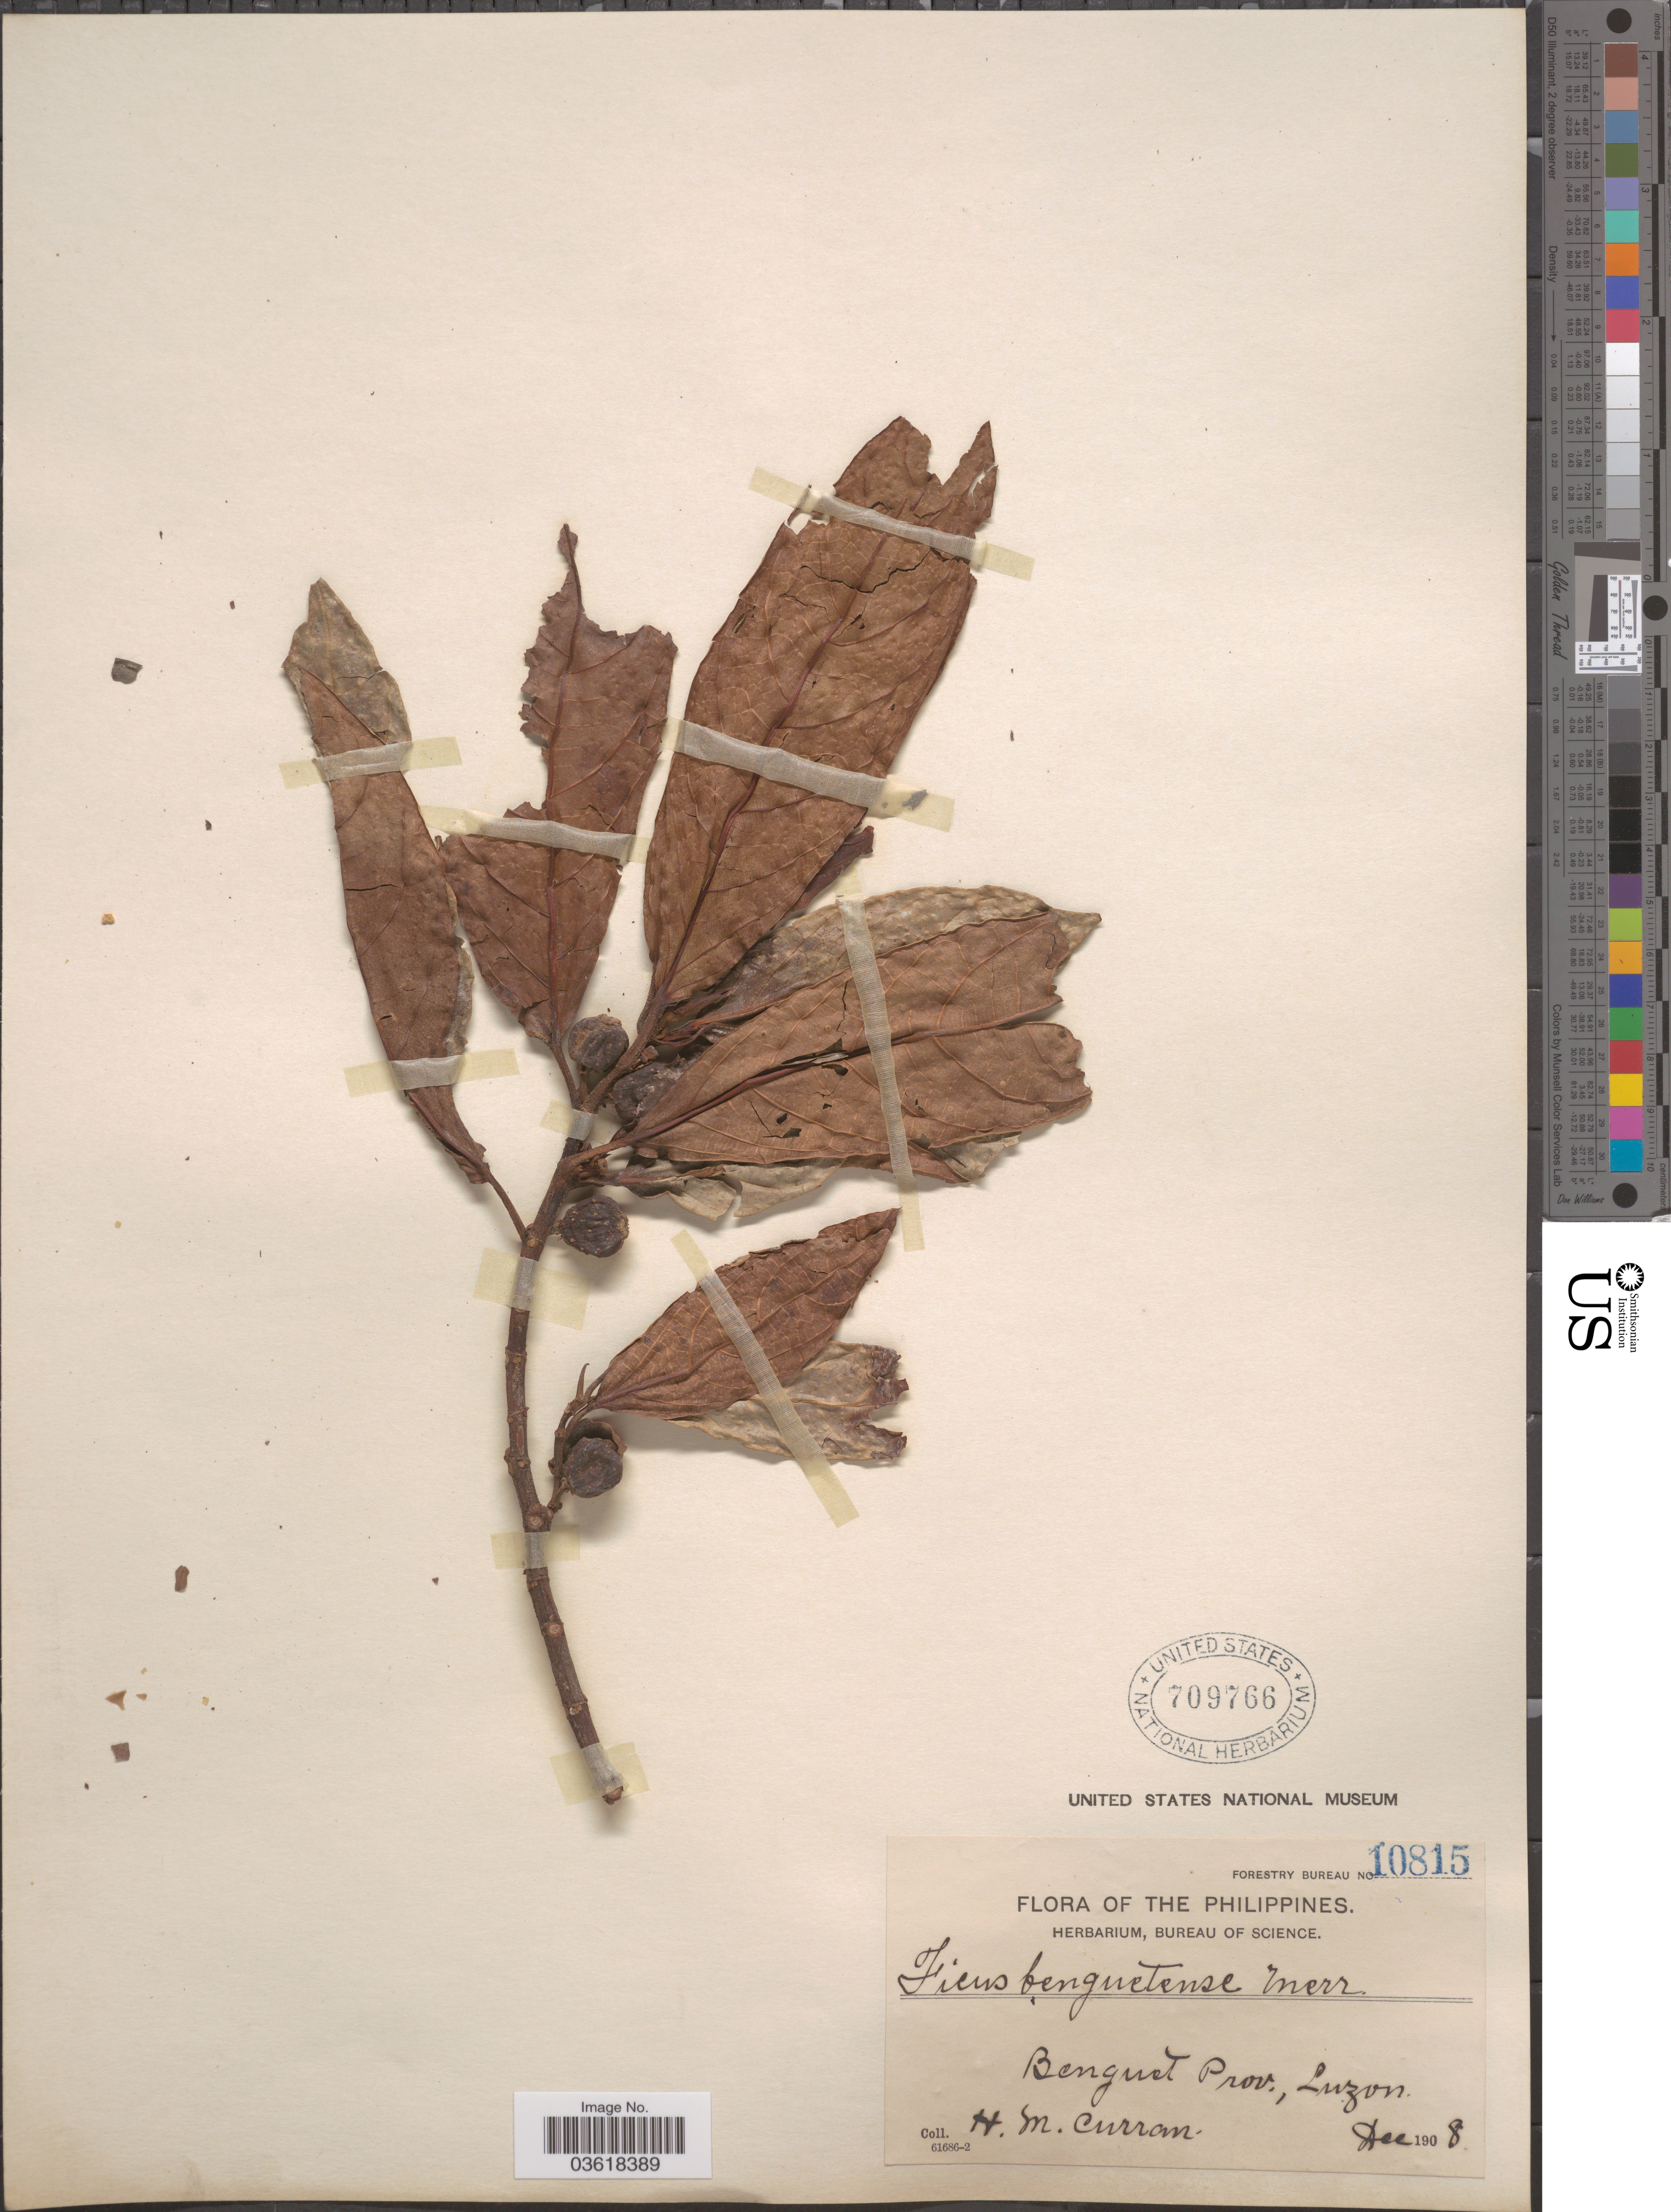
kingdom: Plantae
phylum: Tracheophyta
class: Magnoliopsida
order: Rosales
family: Moraceae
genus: Ficus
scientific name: Ficus benguetensis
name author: Merr.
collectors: H. M. Curran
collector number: Forestry Bureau 10815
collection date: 1908-12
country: Philippines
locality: Benguet Prov., Luzon.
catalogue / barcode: US 709766